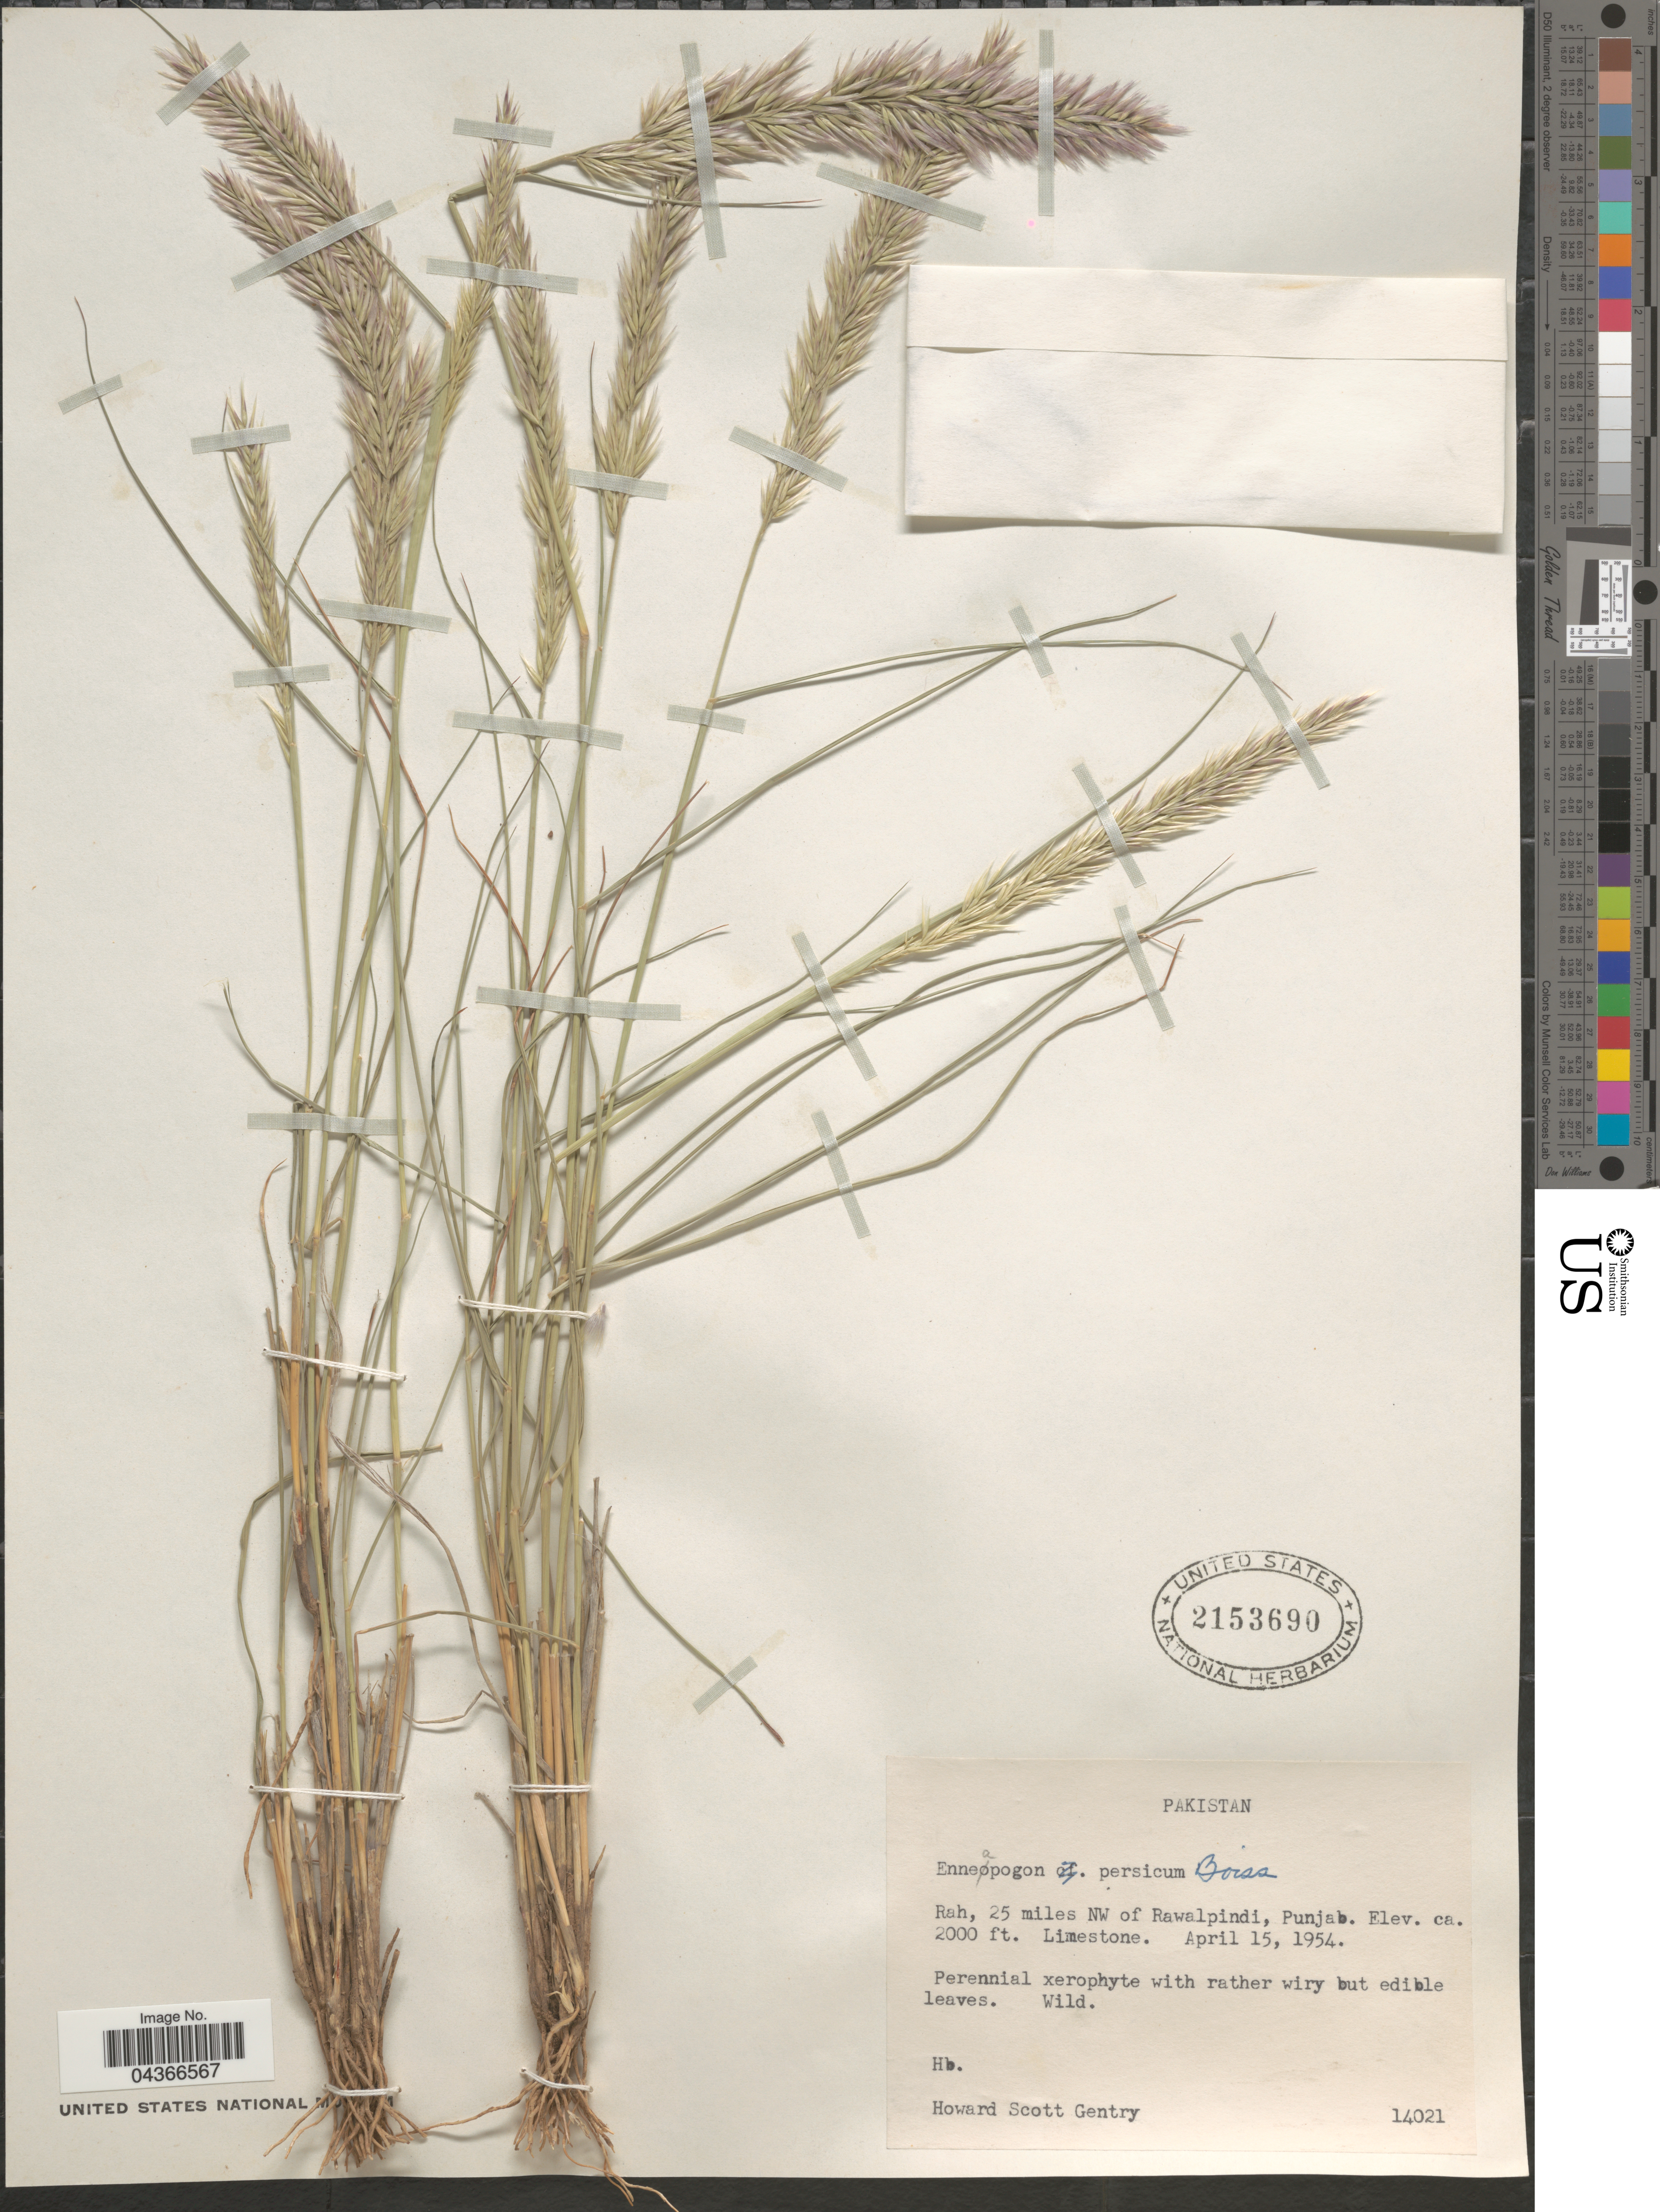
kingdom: Plantae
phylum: Tracheophyta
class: Liliopsida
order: Poales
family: Poaceae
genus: Enneapogon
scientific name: Enneapogon persicus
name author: Boiss.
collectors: H. S. Gentry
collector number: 14021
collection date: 1954-04-15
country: Pakistan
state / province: Punjab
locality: Rah, 25 miles NW of Rawalpindi.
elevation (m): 610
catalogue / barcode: US 2153690